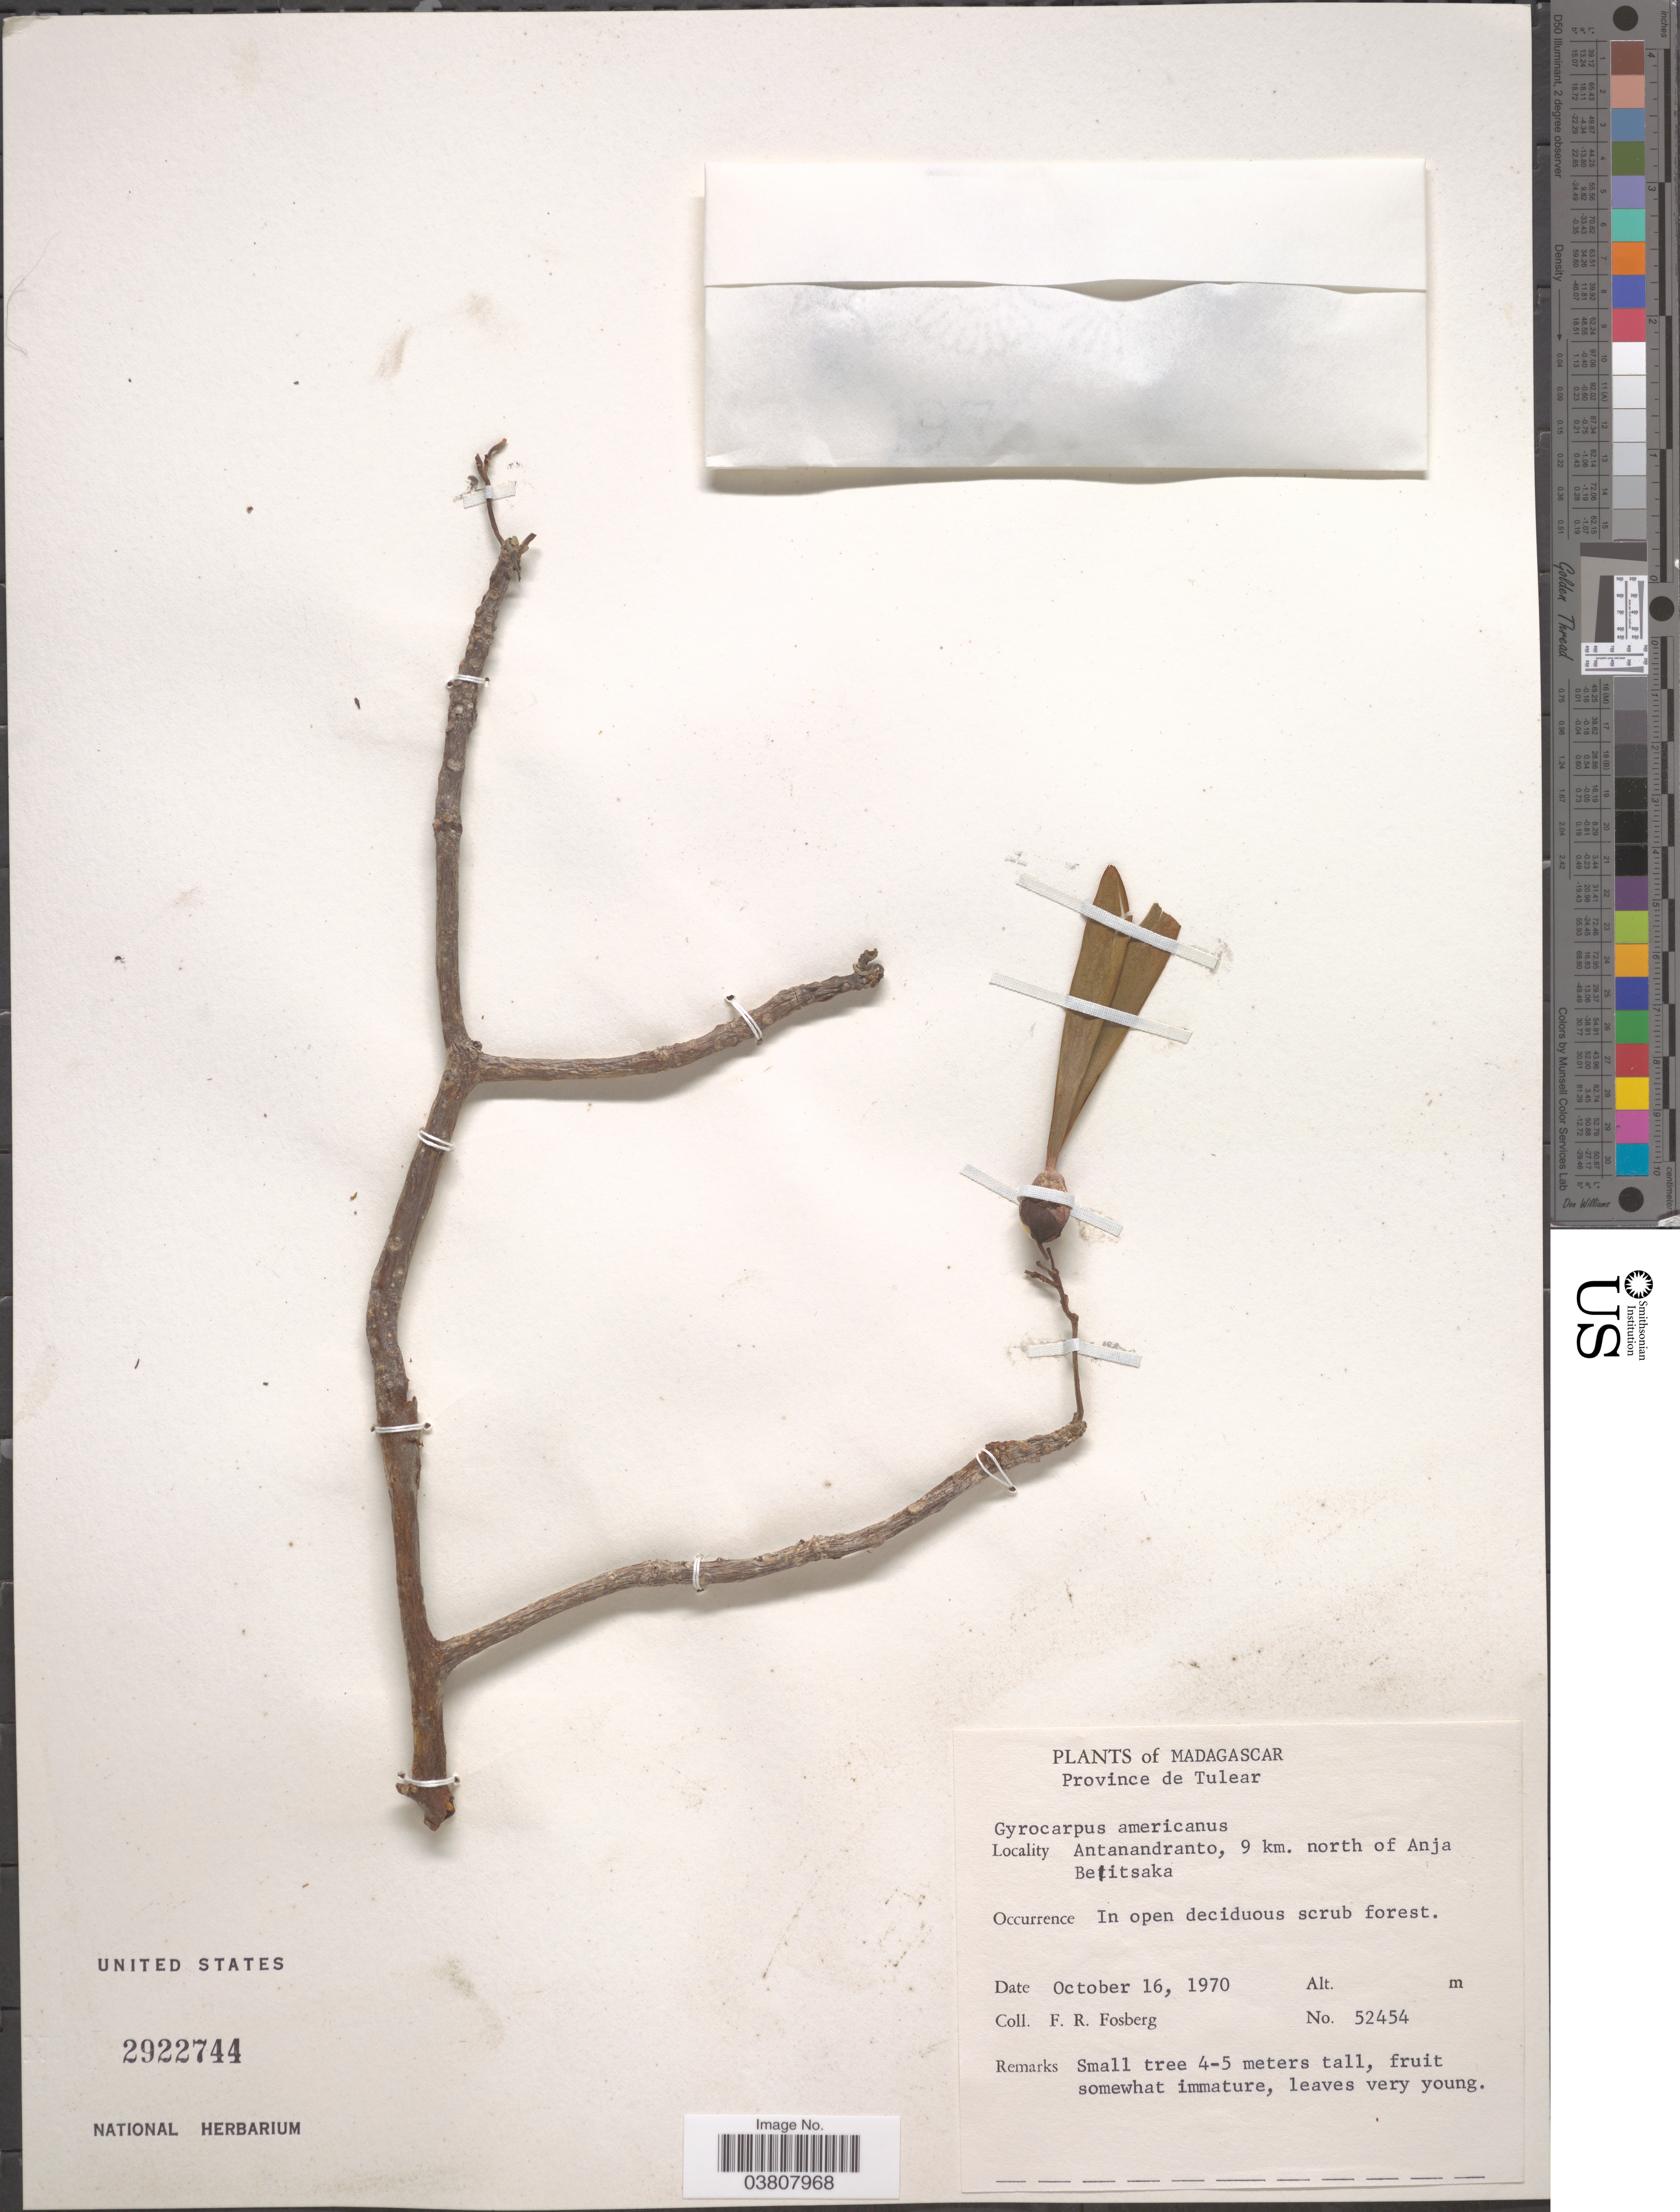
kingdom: Plantae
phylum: Tracheophyta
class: Magnoliopsida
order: Laurales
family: Hernandiaceae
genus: Gyrocarpus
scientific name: Gyrocarpus americanus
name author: Jacq.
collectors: F. R. Fosberg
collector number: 52454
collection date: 1970-10-16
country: Madagascar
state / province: Atsimo-Andrefana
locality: Province de Tulear. Antanandranto, 9 km. north of Anja Belitsaka.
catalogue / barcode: US 2922744